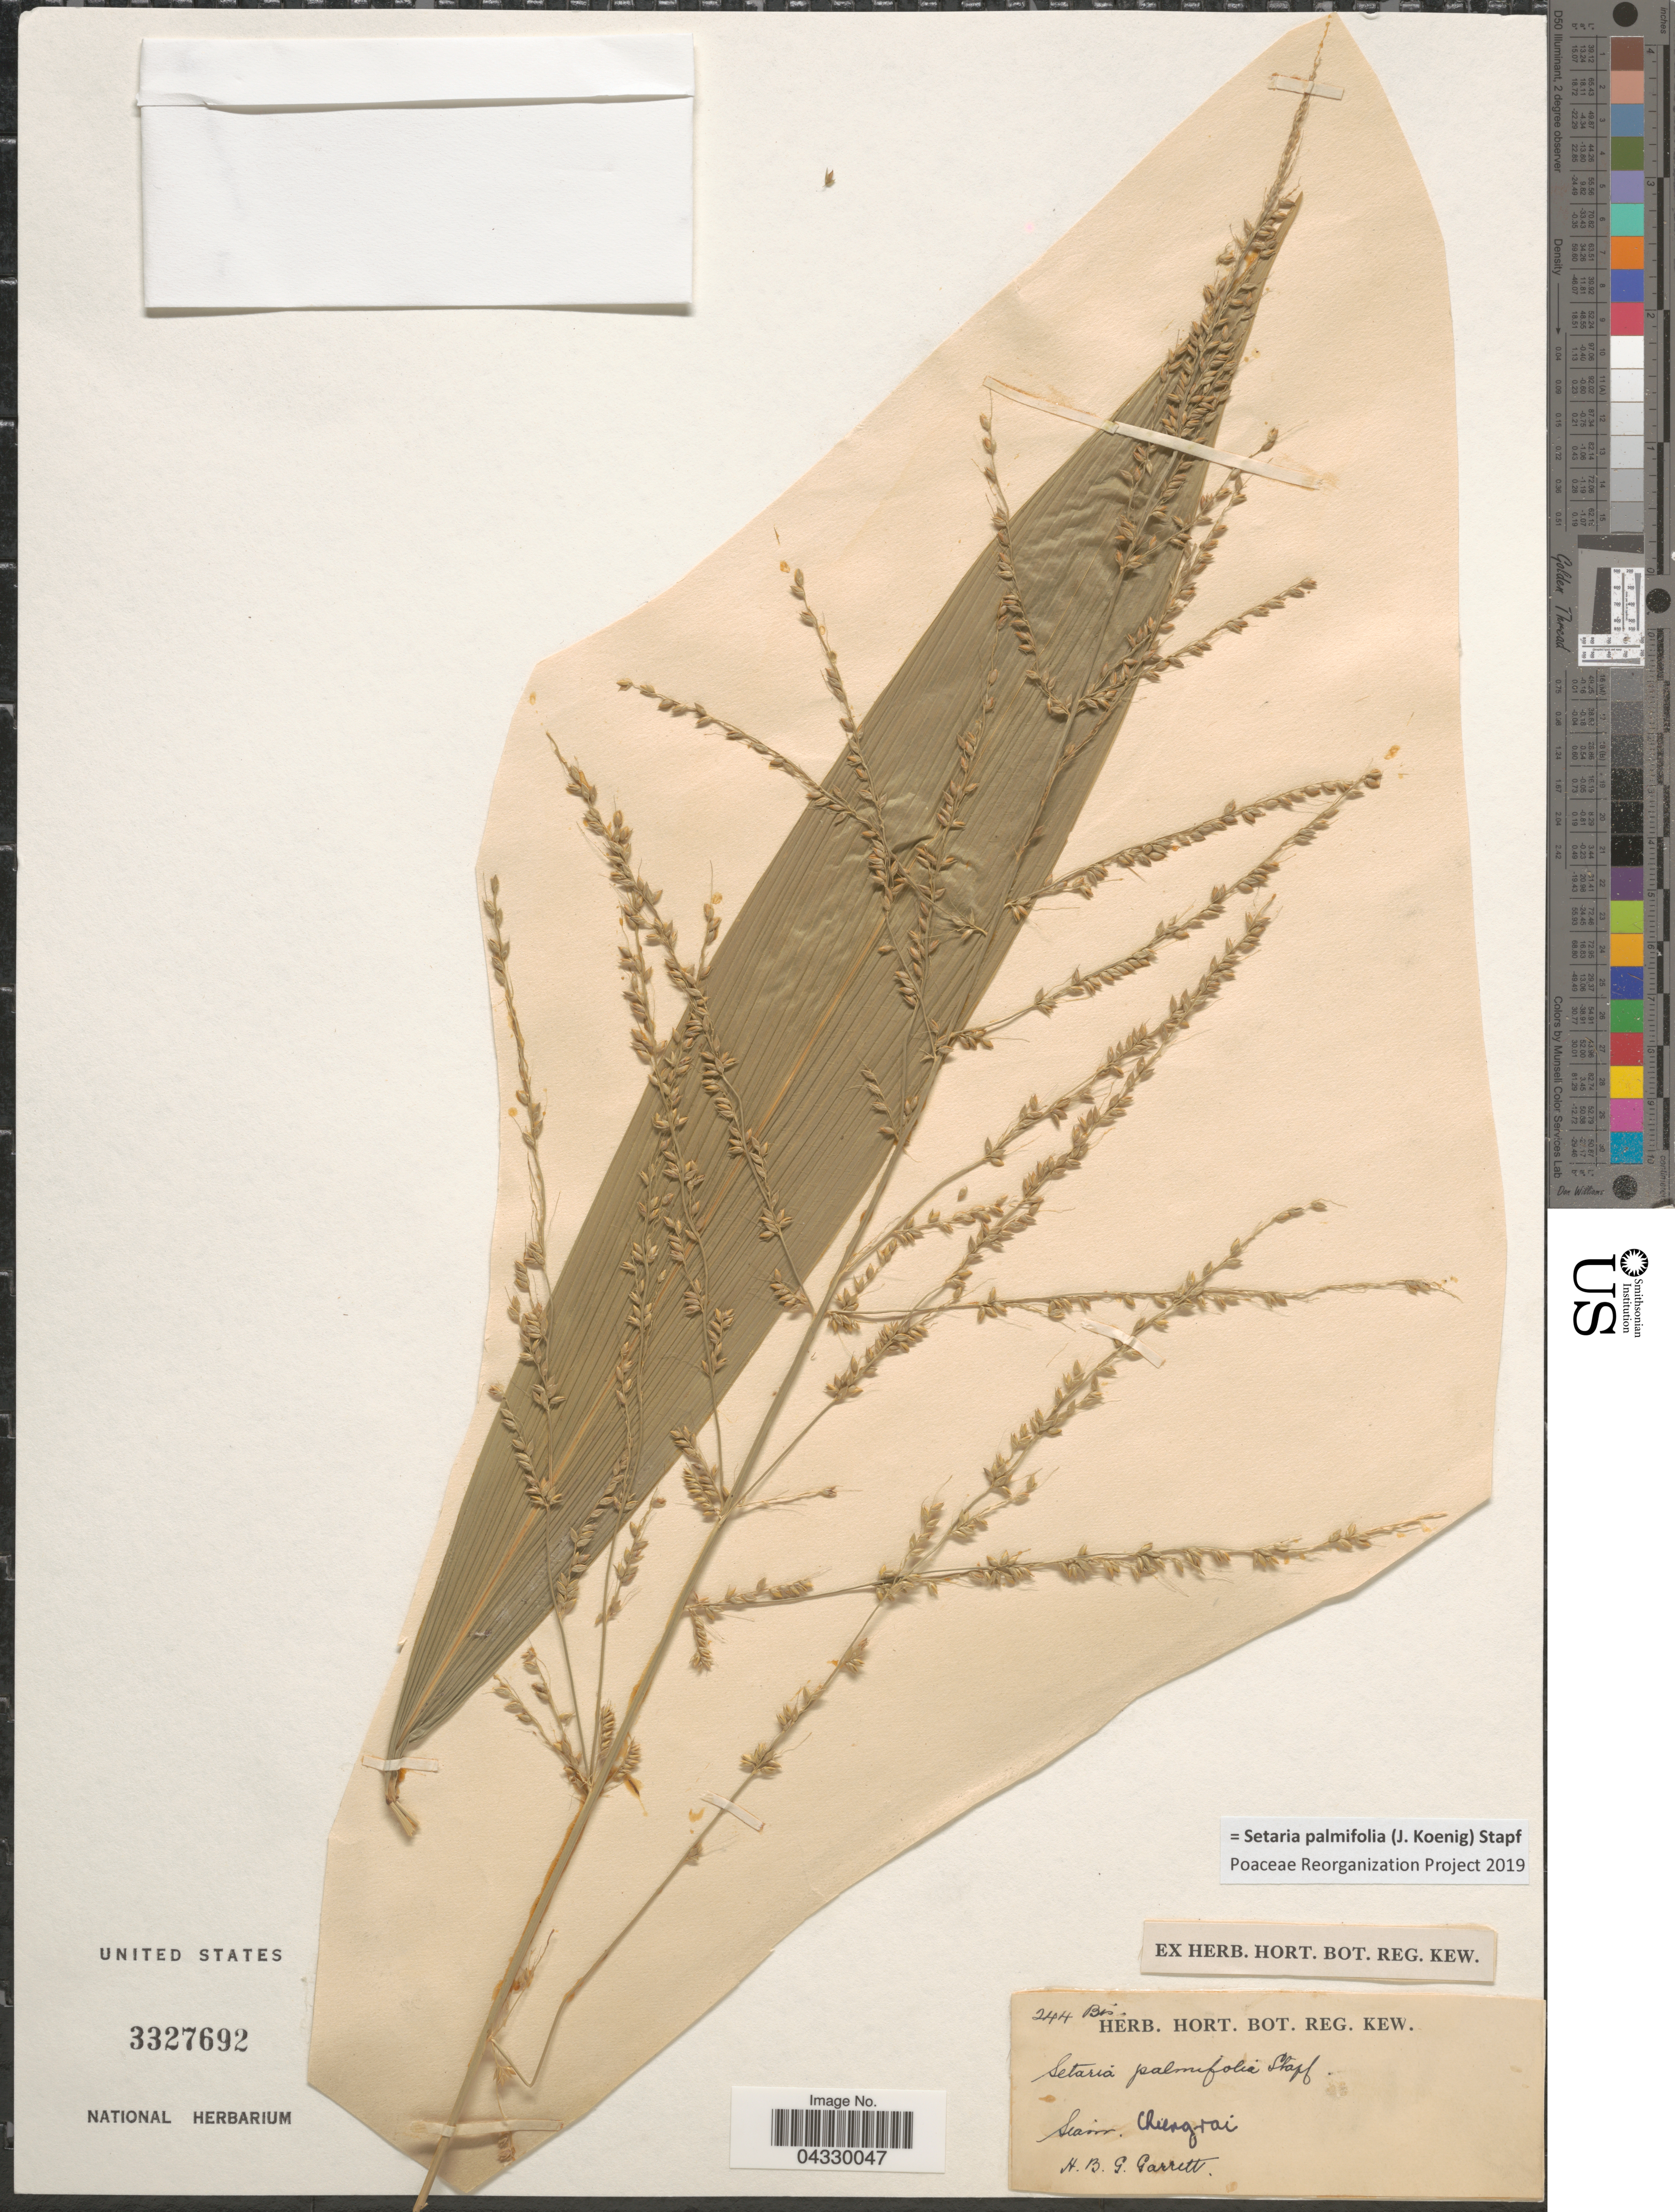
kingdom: Plantae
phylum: Tracheophyta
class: Liliopsida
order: Poales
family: Poaceae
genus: Setaria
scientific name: Setaria palmifolia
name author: (J. Koenig) Stapf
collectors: H. Garrett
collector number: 244Bis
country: Thailand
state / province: Chiang Mai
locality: Siam. Chiengmai.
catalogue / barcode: US 3327692